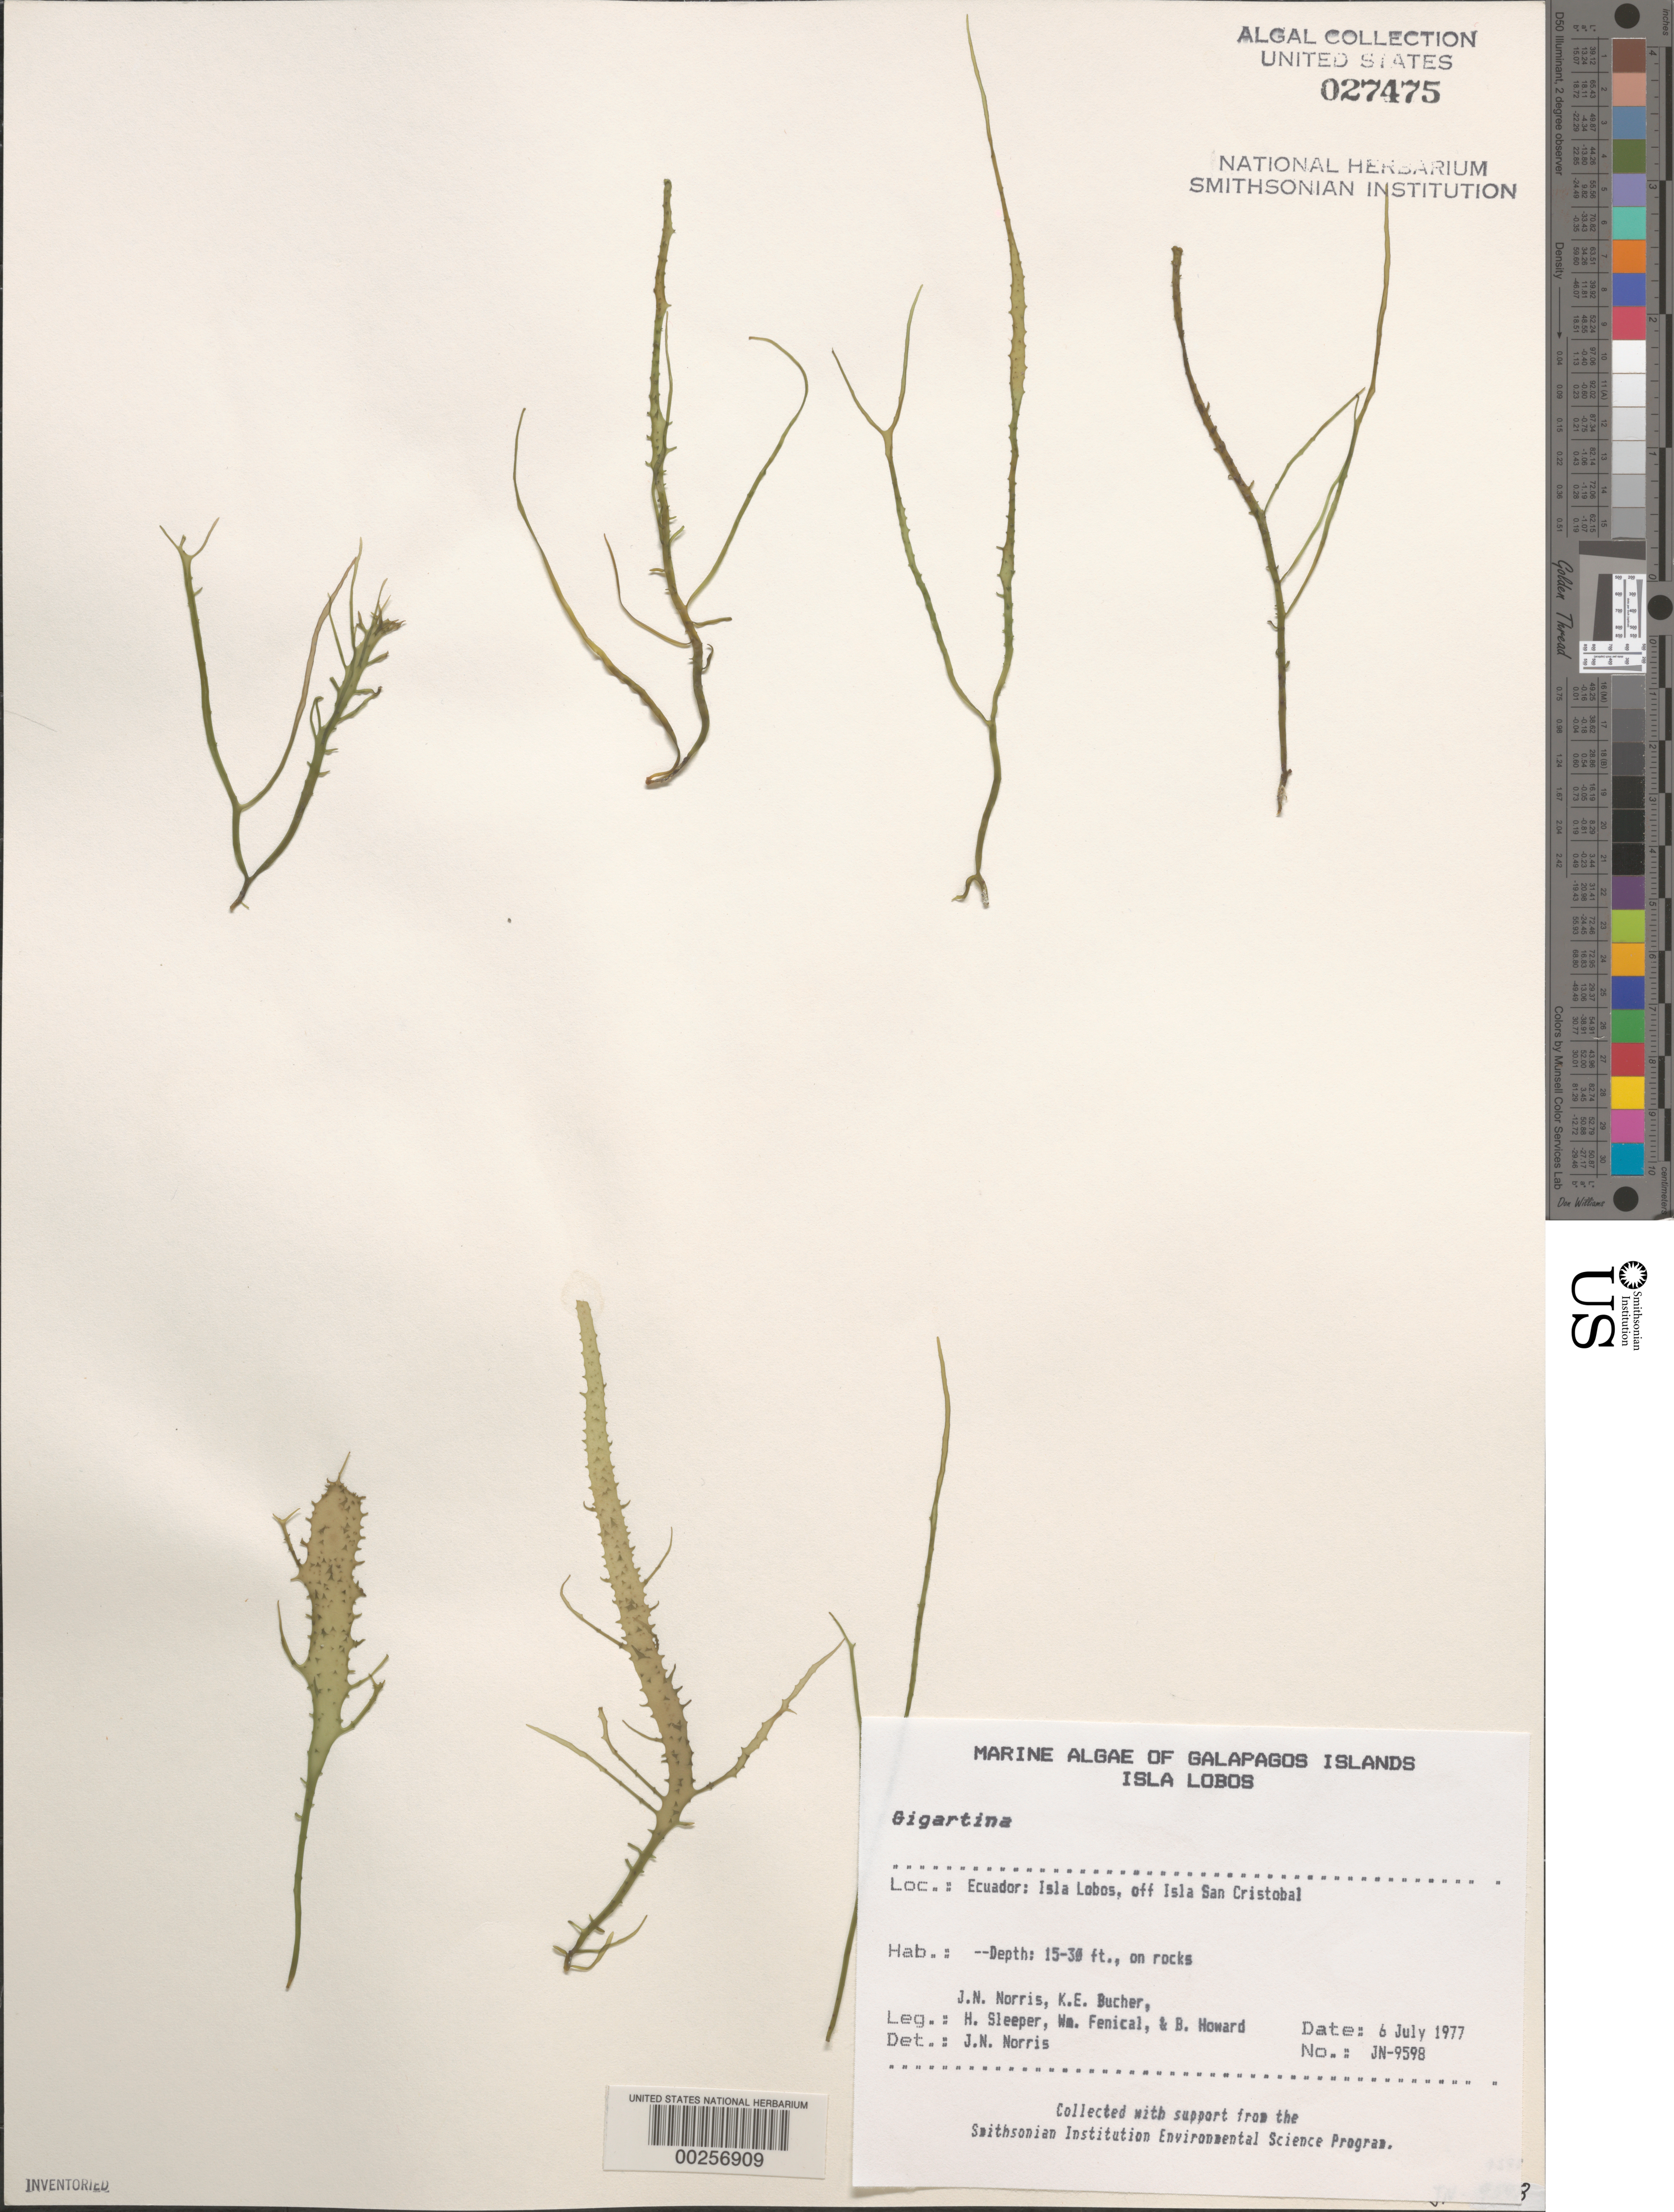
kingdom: Plantae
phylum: Rhodophyta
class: Florideophyceae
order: Gigartinales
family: Gigartinaceae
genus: Gigartina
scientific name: Gigartina sp.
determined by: Norris, James N.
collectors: J. N. Norris, K. E. Bucher, H. Sleeper, W. Fenical & B. Howard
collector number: JN-9598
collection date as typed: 06 Jul 1977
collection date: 1977-07-06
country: Ecuador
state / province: Colón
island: Lobos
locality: Off Isla San Cristóbal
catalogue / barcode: US 27475